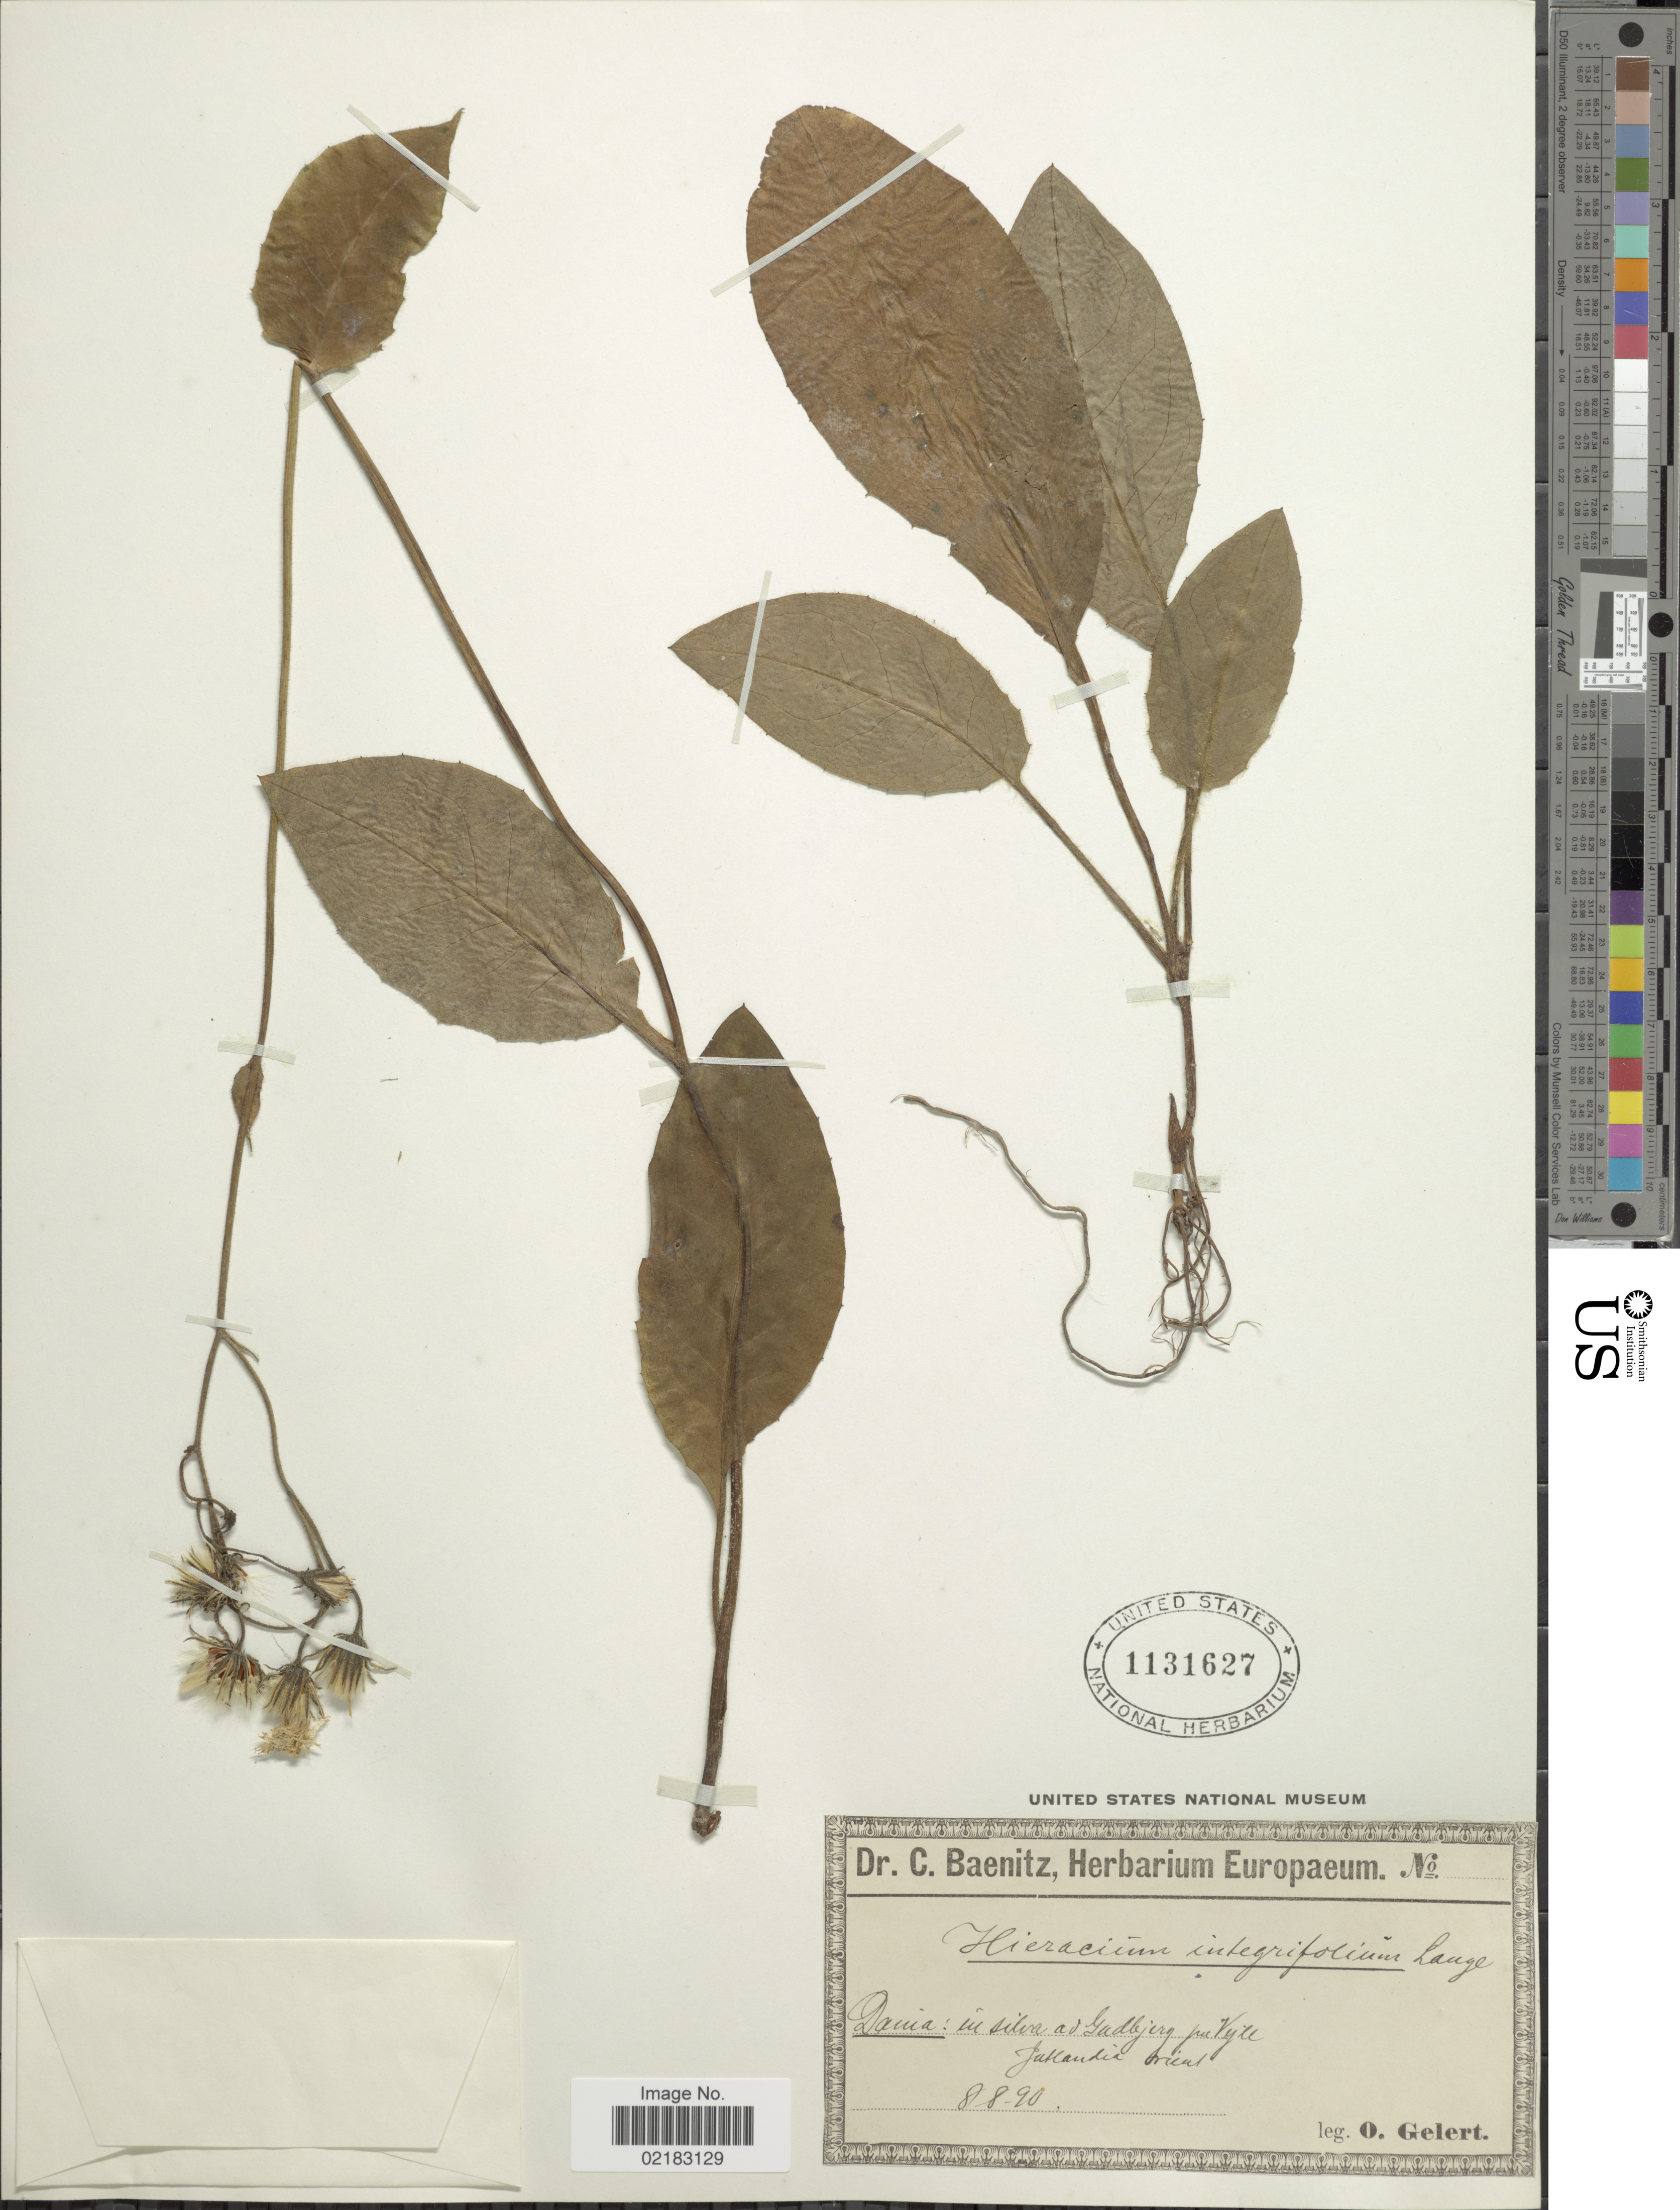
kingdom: Plantae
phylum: Tracheophyta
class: Magnoliopsida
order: Asterales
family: Asteraceae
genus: Hieracium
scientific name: Hieracium danicum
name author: Dahlst.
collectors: O. Gelert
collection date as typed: Transcribed d/m/y: 8/8/90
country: Denmark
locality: Dania: in silva ad Gadbjerg pr Vejle, Jultandia orienl.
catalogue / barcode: US 1131627